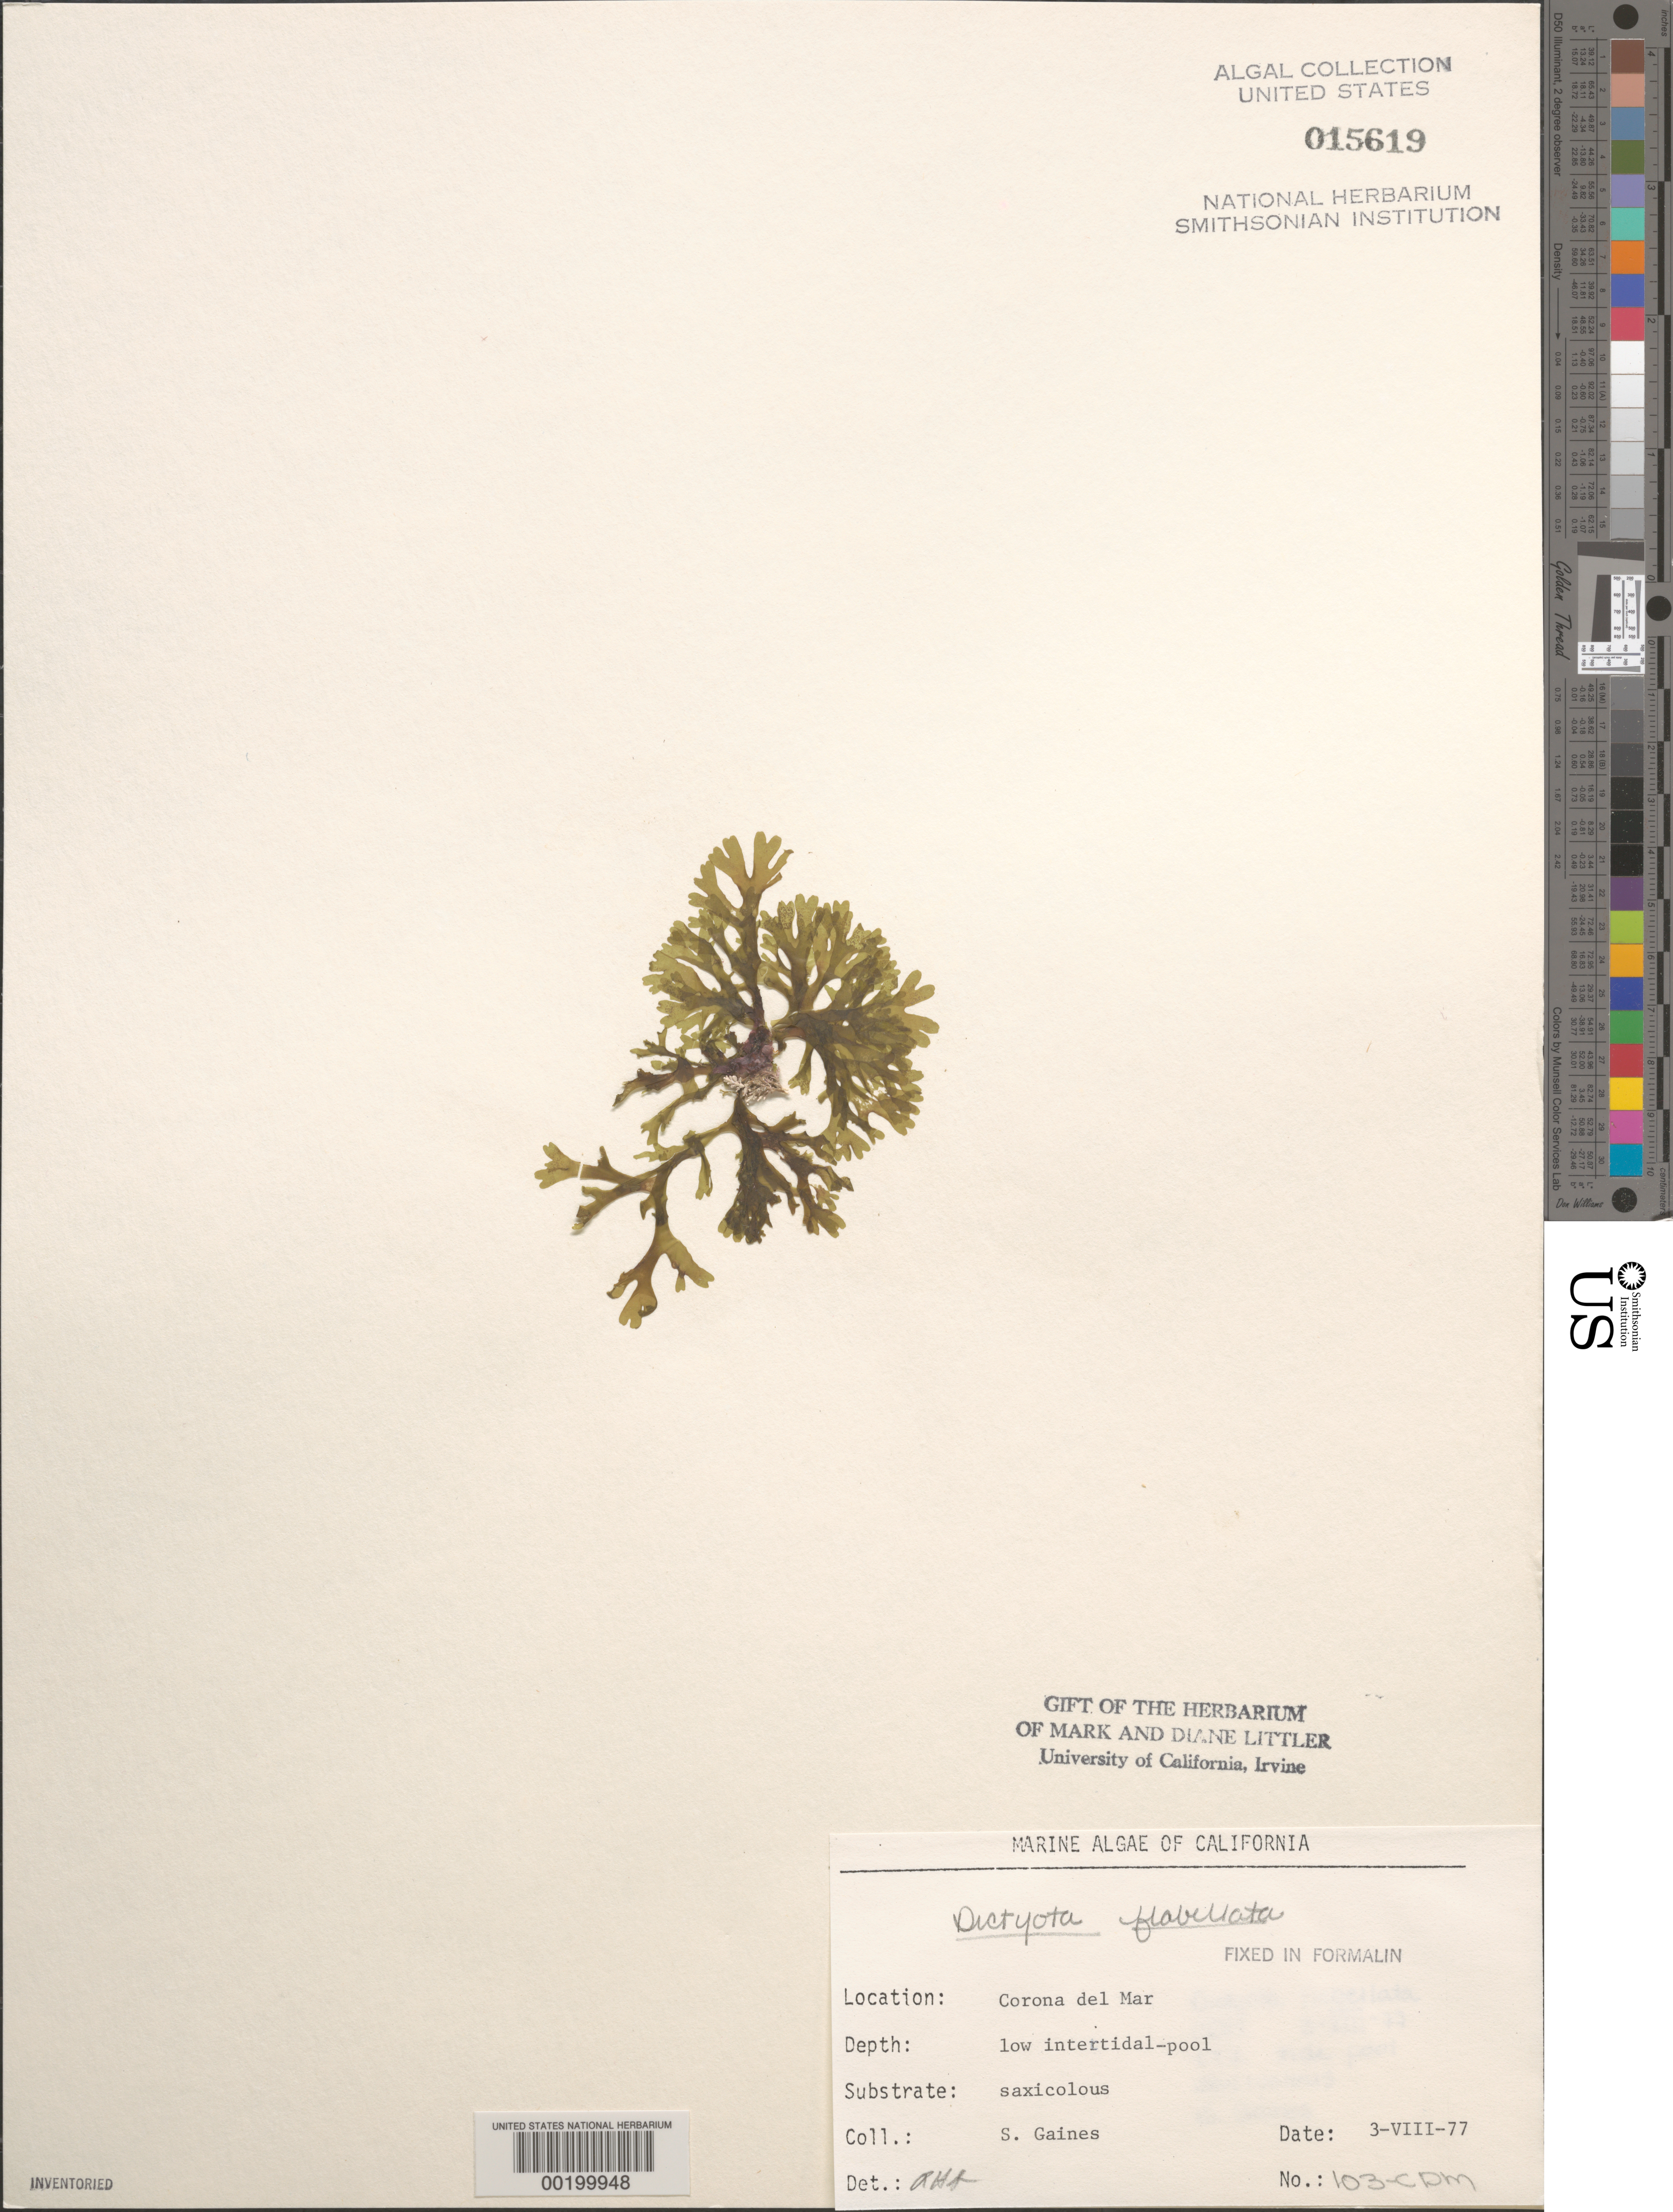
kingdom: Chromista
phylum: Ochrophyta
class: Phaeophyceae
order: Dictyotales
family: Dictyotaceae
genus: Dictyota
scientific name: Dictyota flabellata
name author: (Collins) Setch. & N.L. Gardner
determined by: Sims, Robert H.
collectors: S. Gaines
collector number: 103-CDM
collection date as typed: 03 Aug 1977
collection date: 1977-08-03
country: United States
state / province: California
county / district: Orange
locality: Corona del Mar, mouth of Morning Canyon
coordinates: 33 35'14"N, 117 51'54"W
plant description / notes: BLM-SOCALBIGHT Rocky Intertidal Survey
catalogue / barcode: US 15619